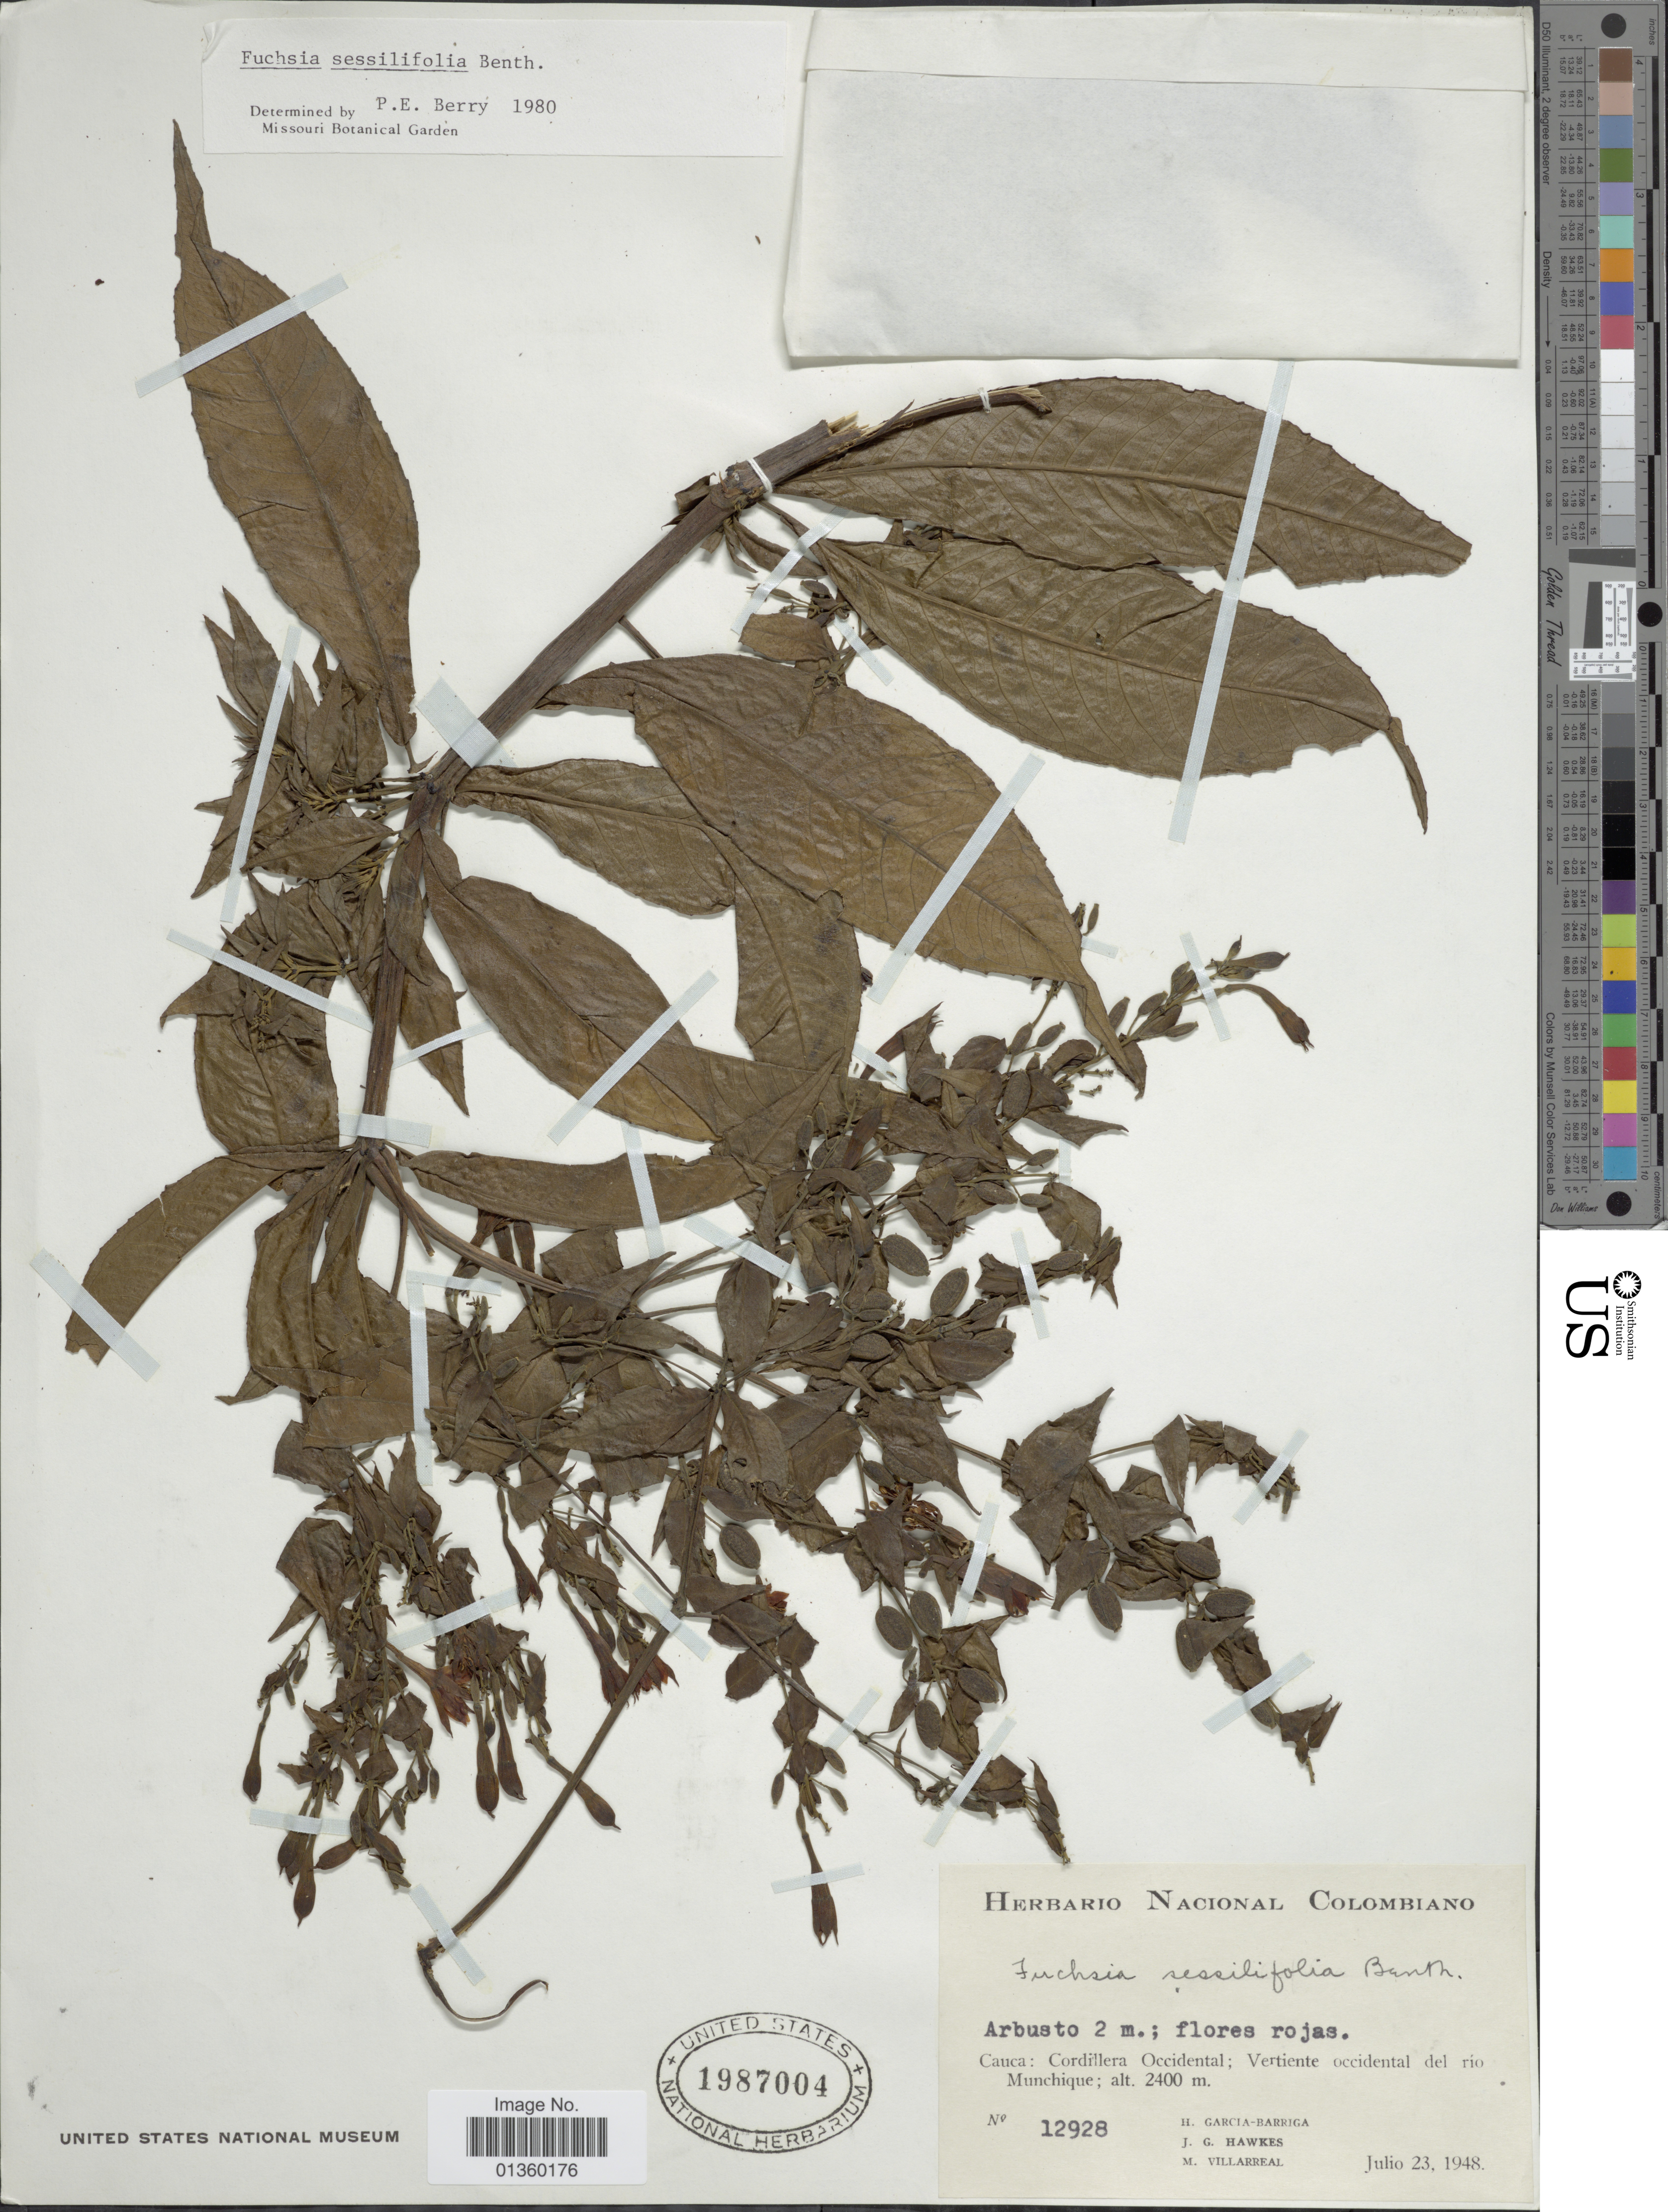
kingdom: Plantae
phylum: Tracheophyta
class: Magnoliopsida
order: Myrtales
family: Onagraceae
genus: Fuchsia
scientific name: Fuchsia sessilifolia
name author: Benth.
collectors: H. García Barriga, J. Hawkes & M. Villarreal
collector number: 12928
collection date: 1948-07-23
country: Colombia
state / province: Cauca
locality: Cordillera Occidental; Vertiente occidental del río Munchique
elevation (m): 2400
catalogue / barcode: US 1987004